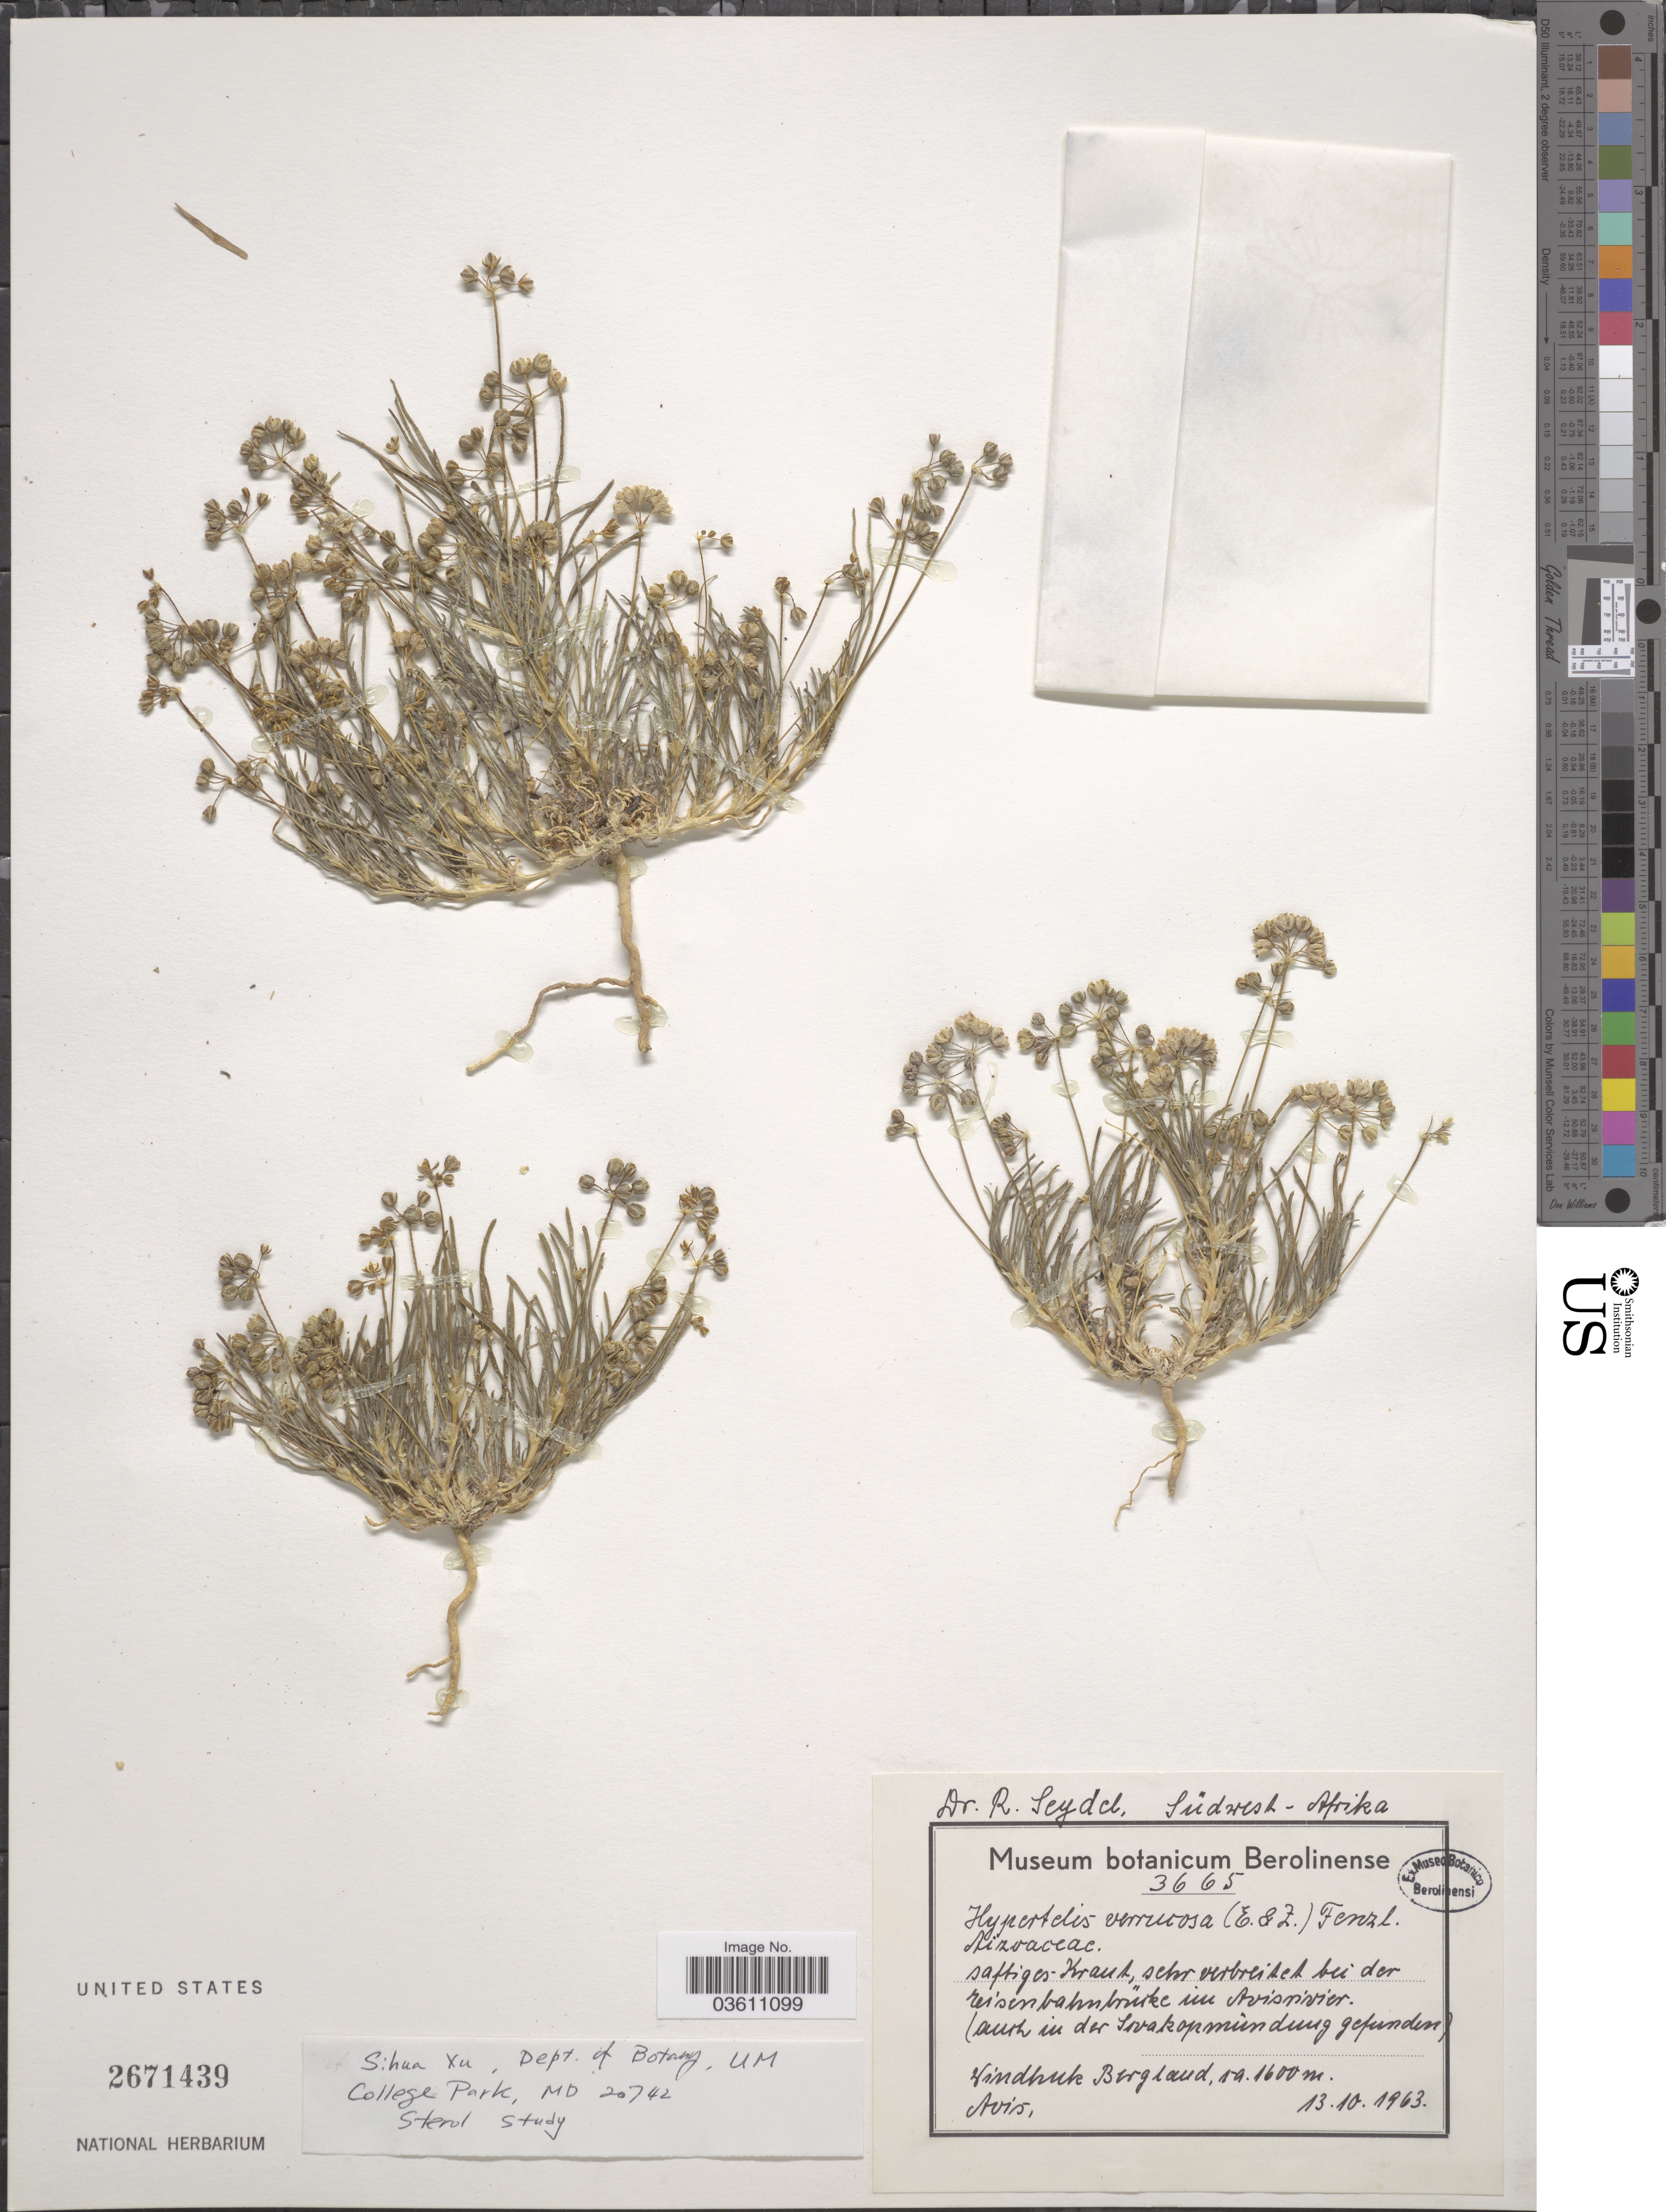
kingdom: Plantae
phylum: Tracheophyta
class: Magnoliopsida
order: Caryophyllales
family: Kewaceae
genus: Kewa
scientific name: Kewa bowkeriana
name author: (Sond.) Christenh.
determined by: Thulin, M., (SWEDEN)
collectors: R. Seydel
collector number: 3665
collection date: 1963-10-13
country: Namibia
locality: Südwest-Afrika. Windhuk Bergland.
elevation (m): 1600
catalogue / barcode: US 2671439